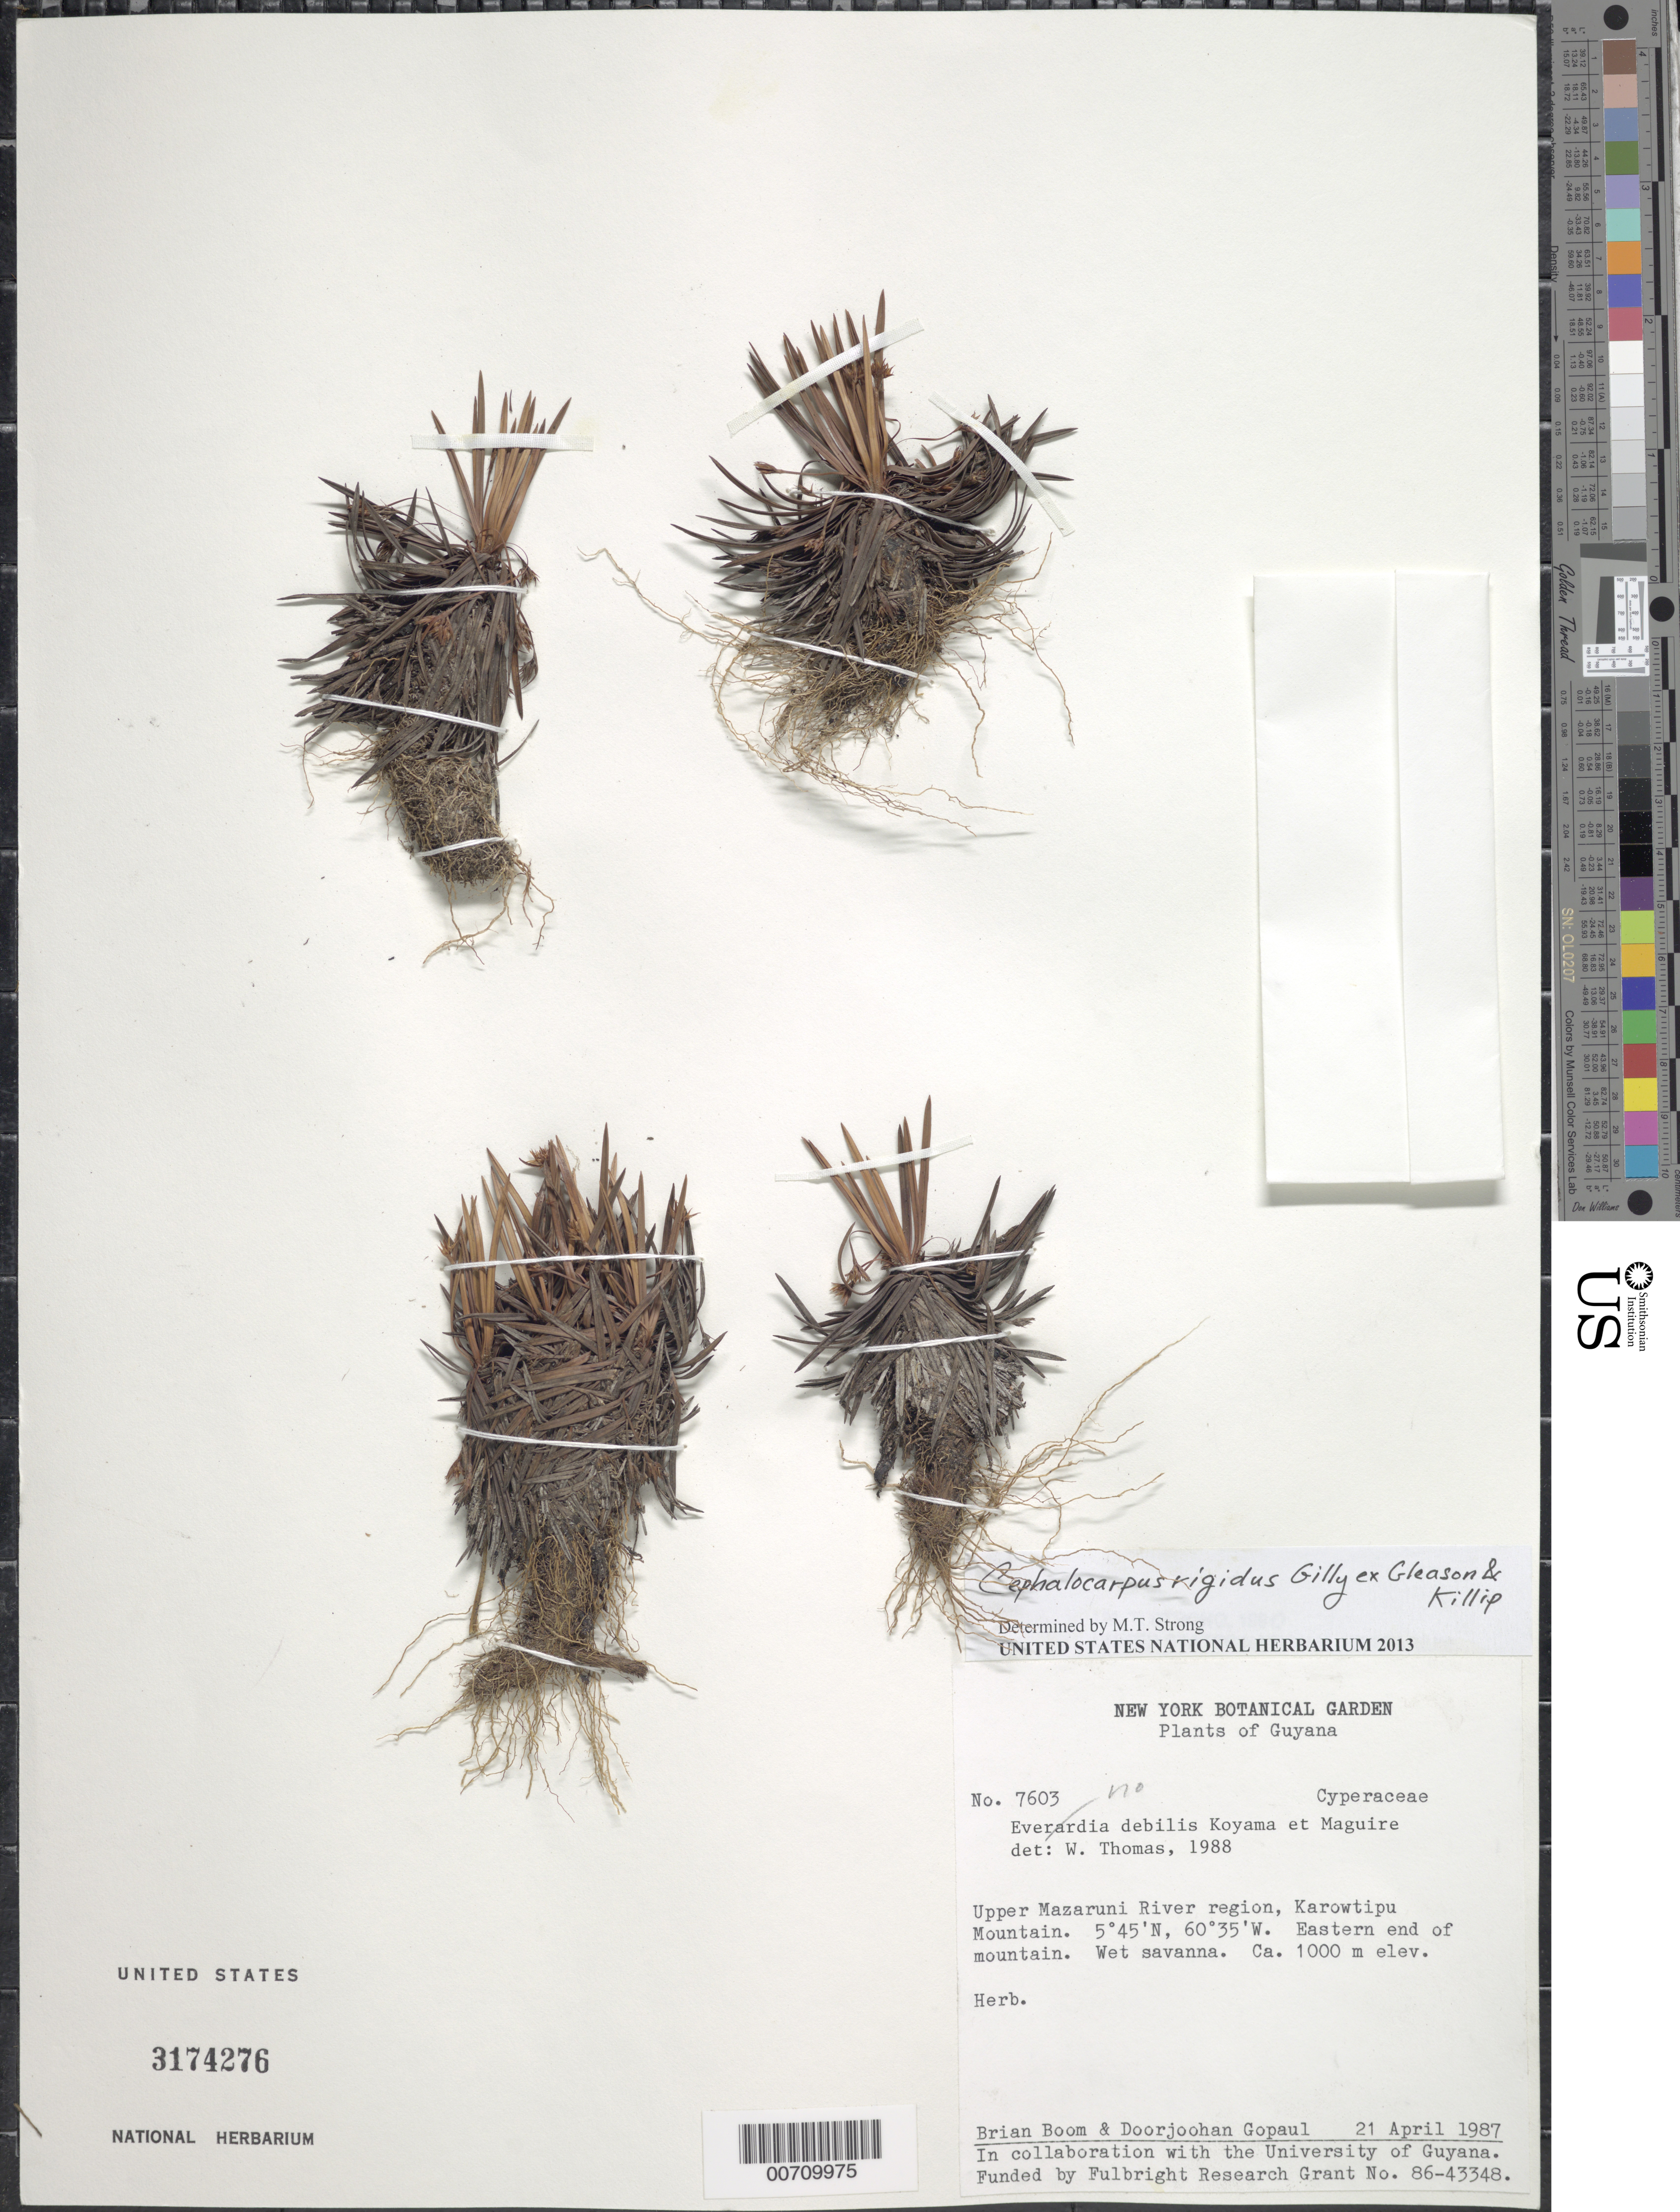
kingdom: Plantae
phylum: Tracheophyta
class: Liliopsida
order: Poales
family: Cyperaceae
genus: Cephalocarpus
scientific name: Cephalocarpus rigidus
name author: Gilly ex Gleason & Killip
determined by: Strong, M. T., (US), Smithsonian Institution - National Museum of Natural History (UNITED STATES)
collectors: B. M. Boom & D. Gopaul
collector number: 7603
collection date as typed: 21-Apr-87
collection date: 1987-04-21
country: Guyana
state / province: Cuyuni-Mazaruni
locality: Karowtipu Mt., upper Mazaruni R. region, eastern end of Mt.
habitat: Wet savanna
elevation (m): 1000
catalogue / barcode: US 3174276